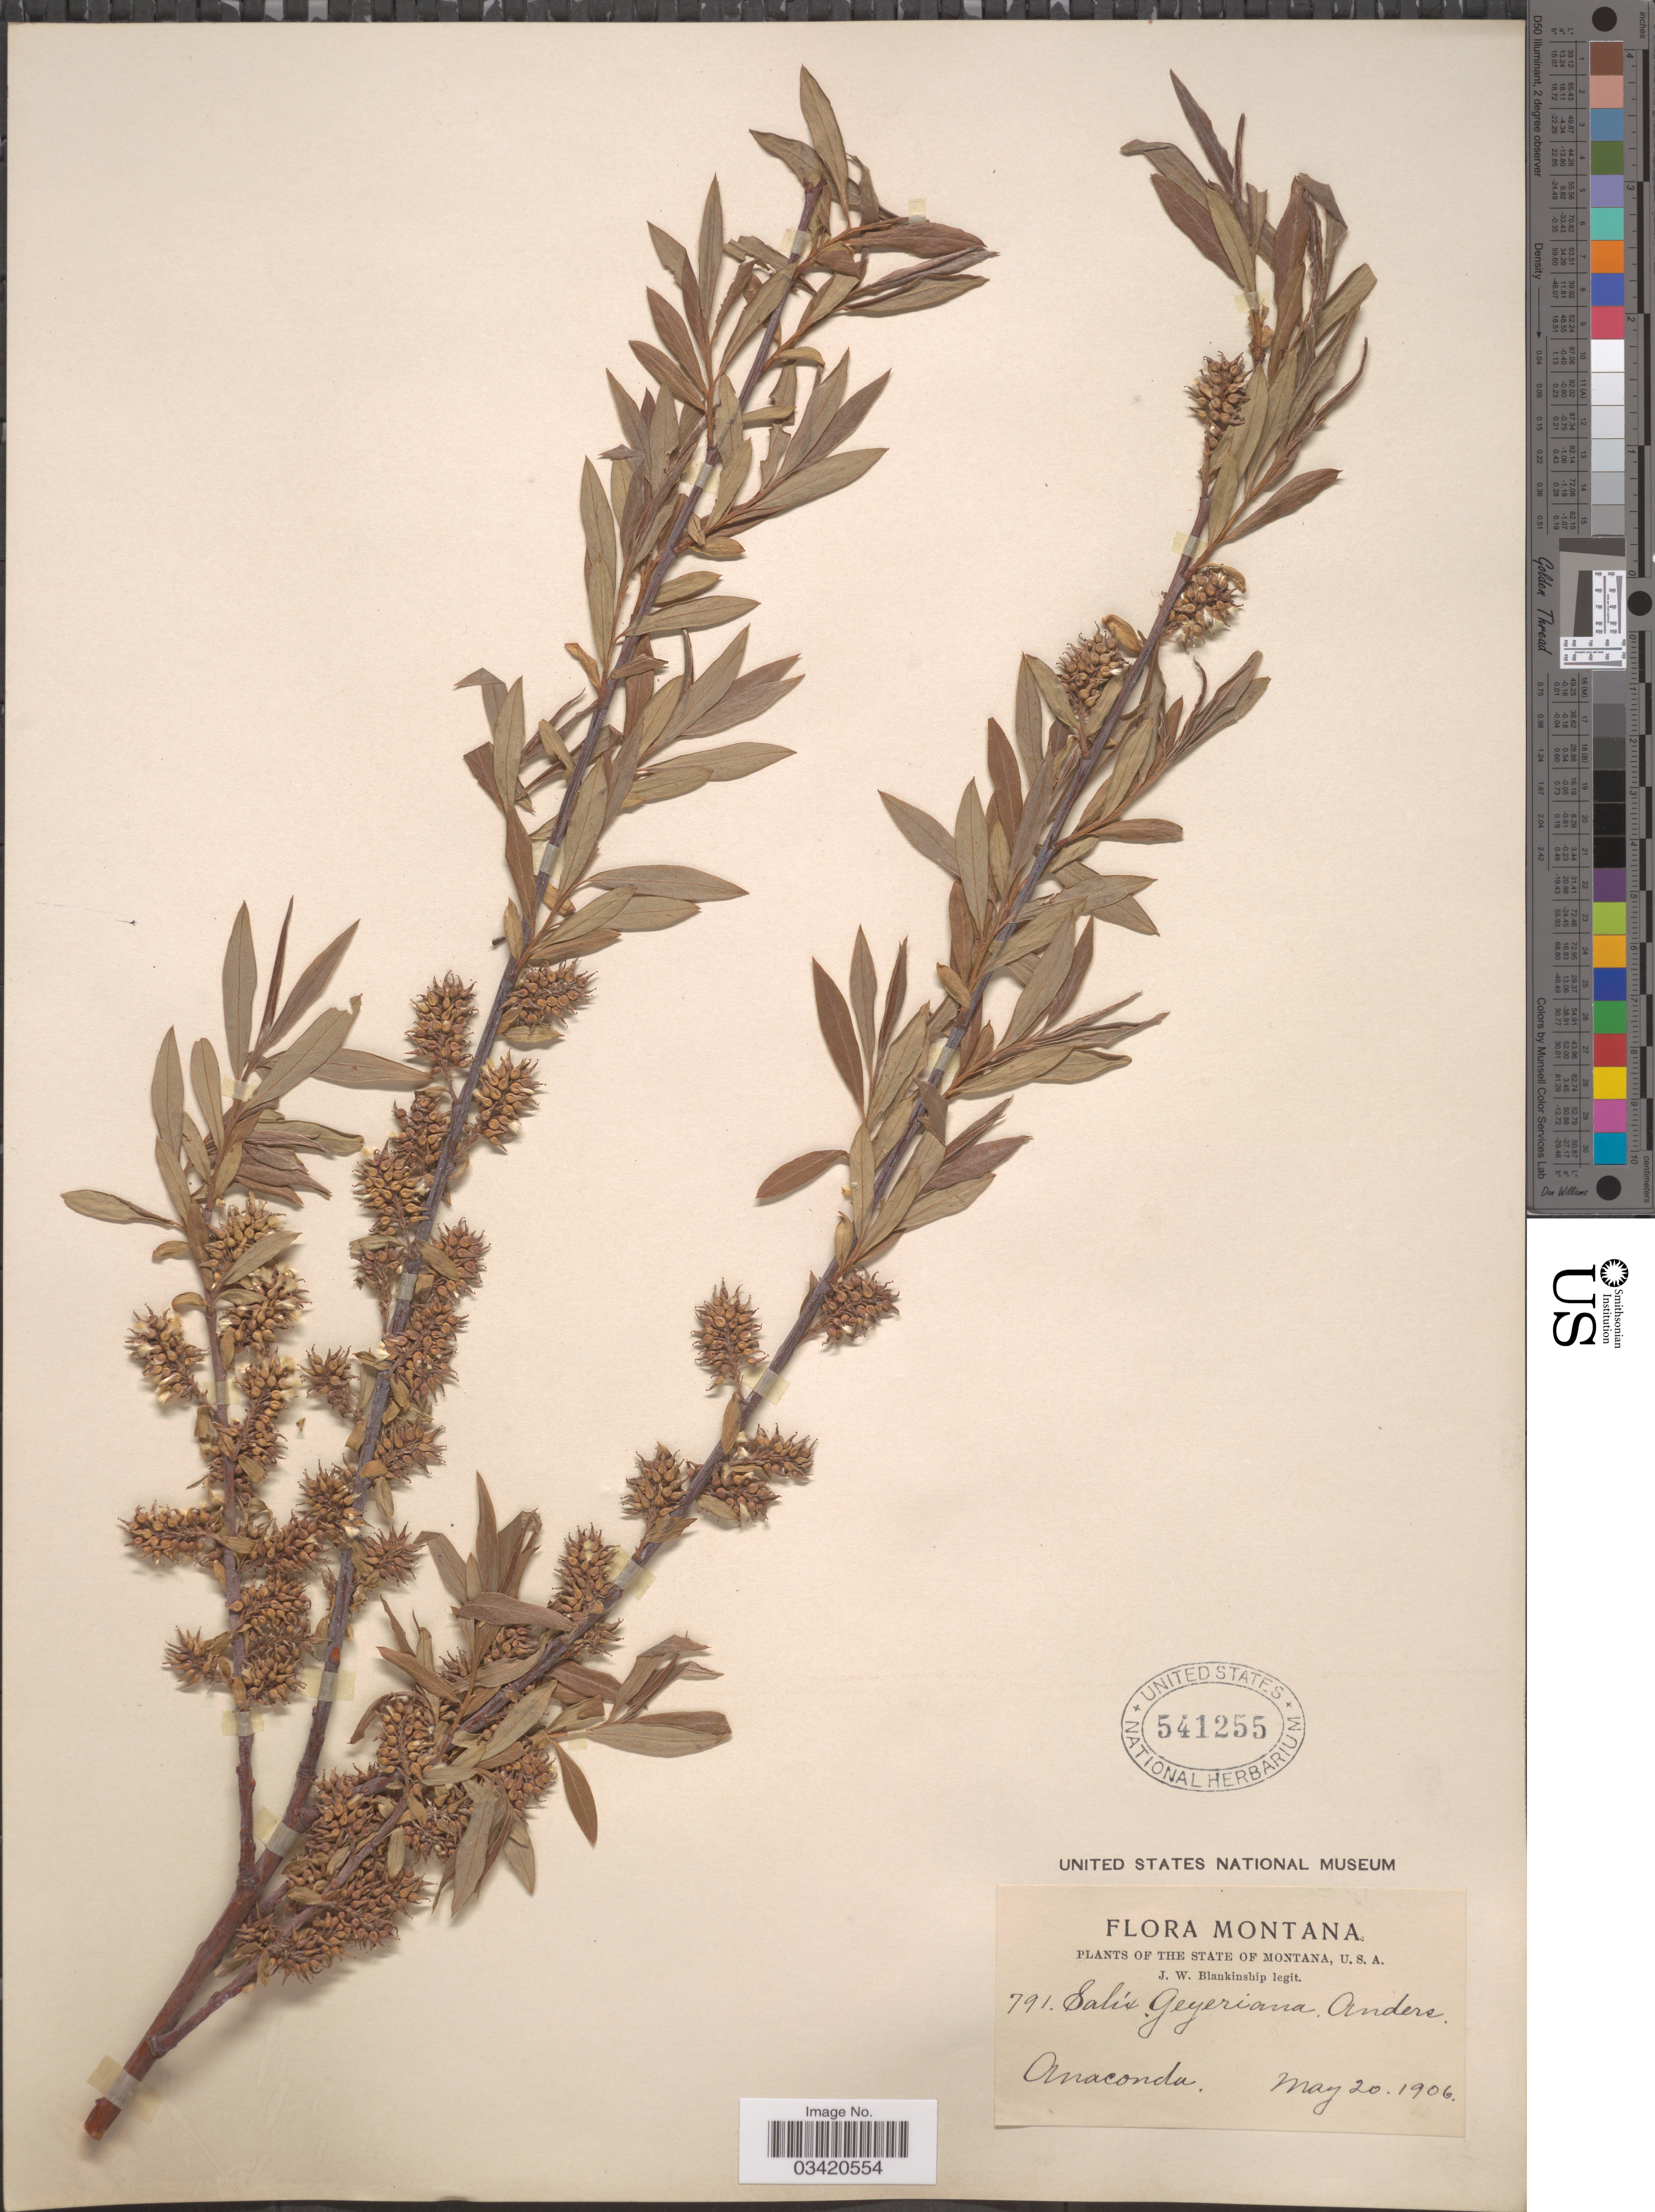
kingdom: Plantae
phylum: Tracheophyta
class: Magnoliopsida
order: Malpighiales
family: Salicaceae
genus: Salix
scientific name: Salix geyeriana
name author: Andersson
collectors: J. W. Blankinship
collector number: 791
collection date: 1906-05-20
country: United States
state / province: Montana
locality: Anaconda.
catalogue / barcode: US 541255